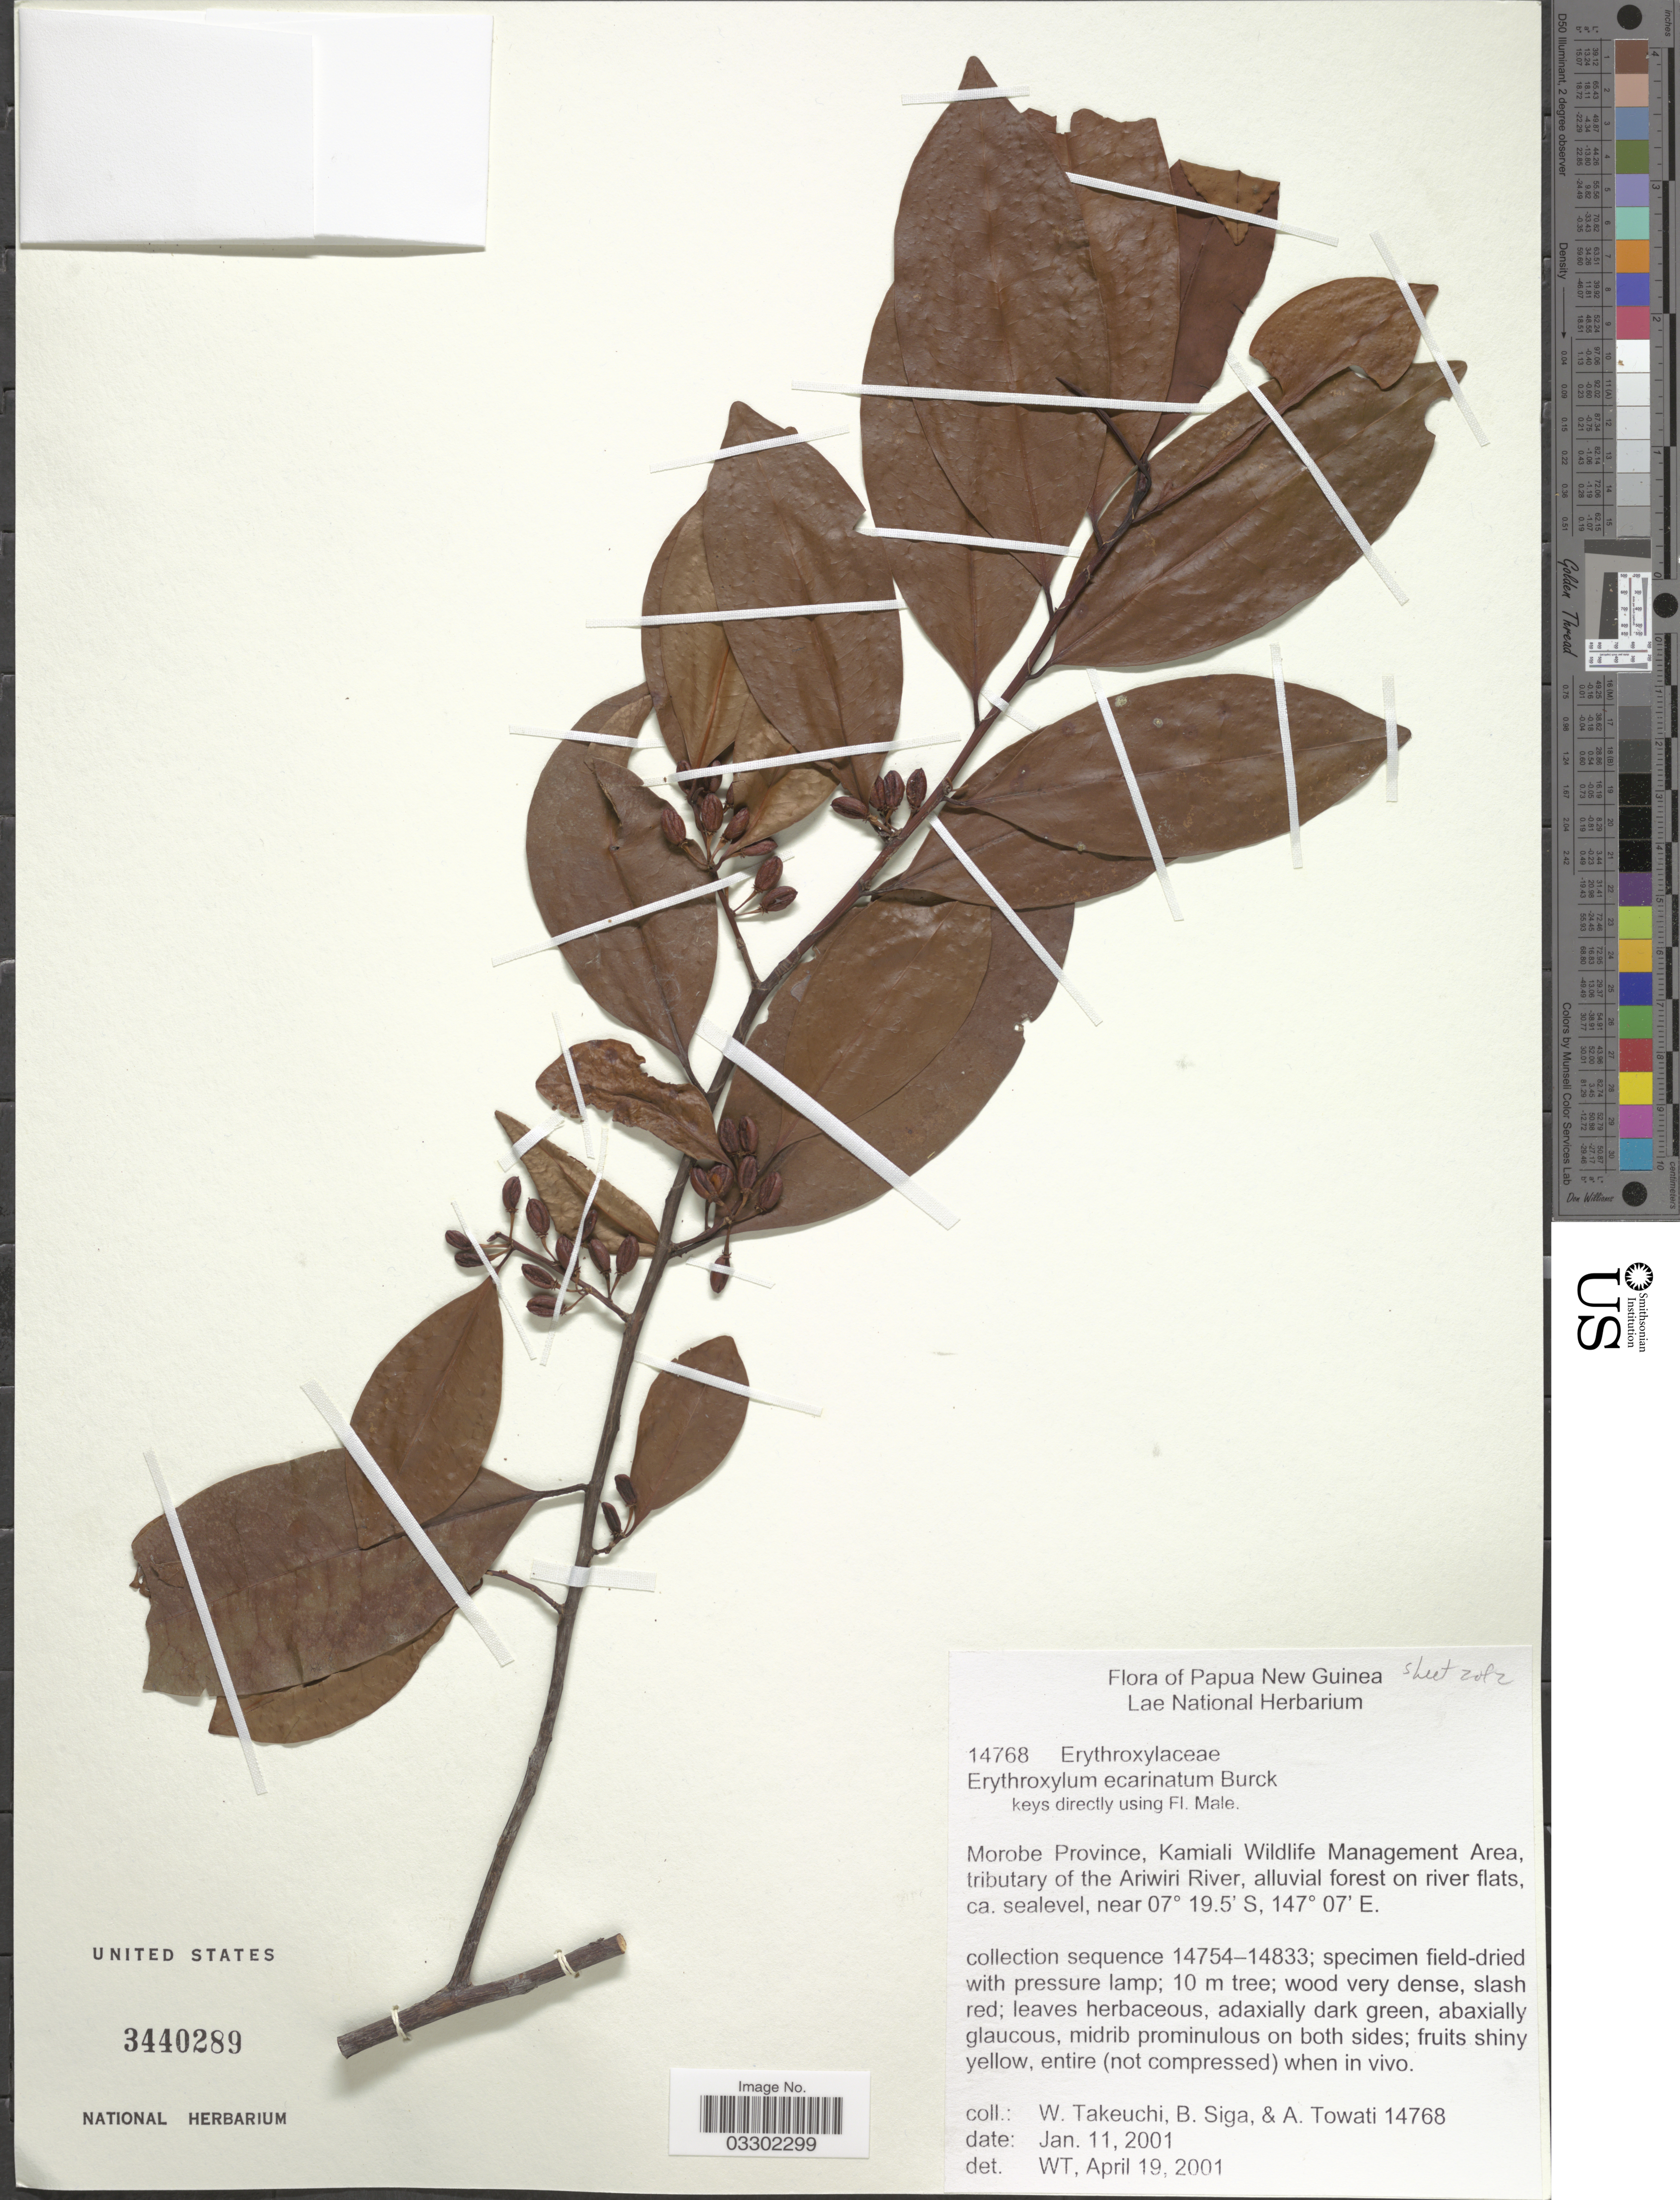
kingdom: Plantae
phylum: Tracheophyta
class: Magnoliopsida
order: Malpighiales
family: Erythroxylaceae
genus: Erythroxylum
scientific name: Erythroxylum ecarinatum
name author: Hochr.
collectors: W. Takeuchi, B. Siga & A. Towati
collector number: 14768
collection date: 2001-01-11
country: Papua New Guinea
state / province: Morobe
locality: Kamiali Wildlife Management Area, tributary of the Ariwiri River.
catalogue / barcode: US 3440289